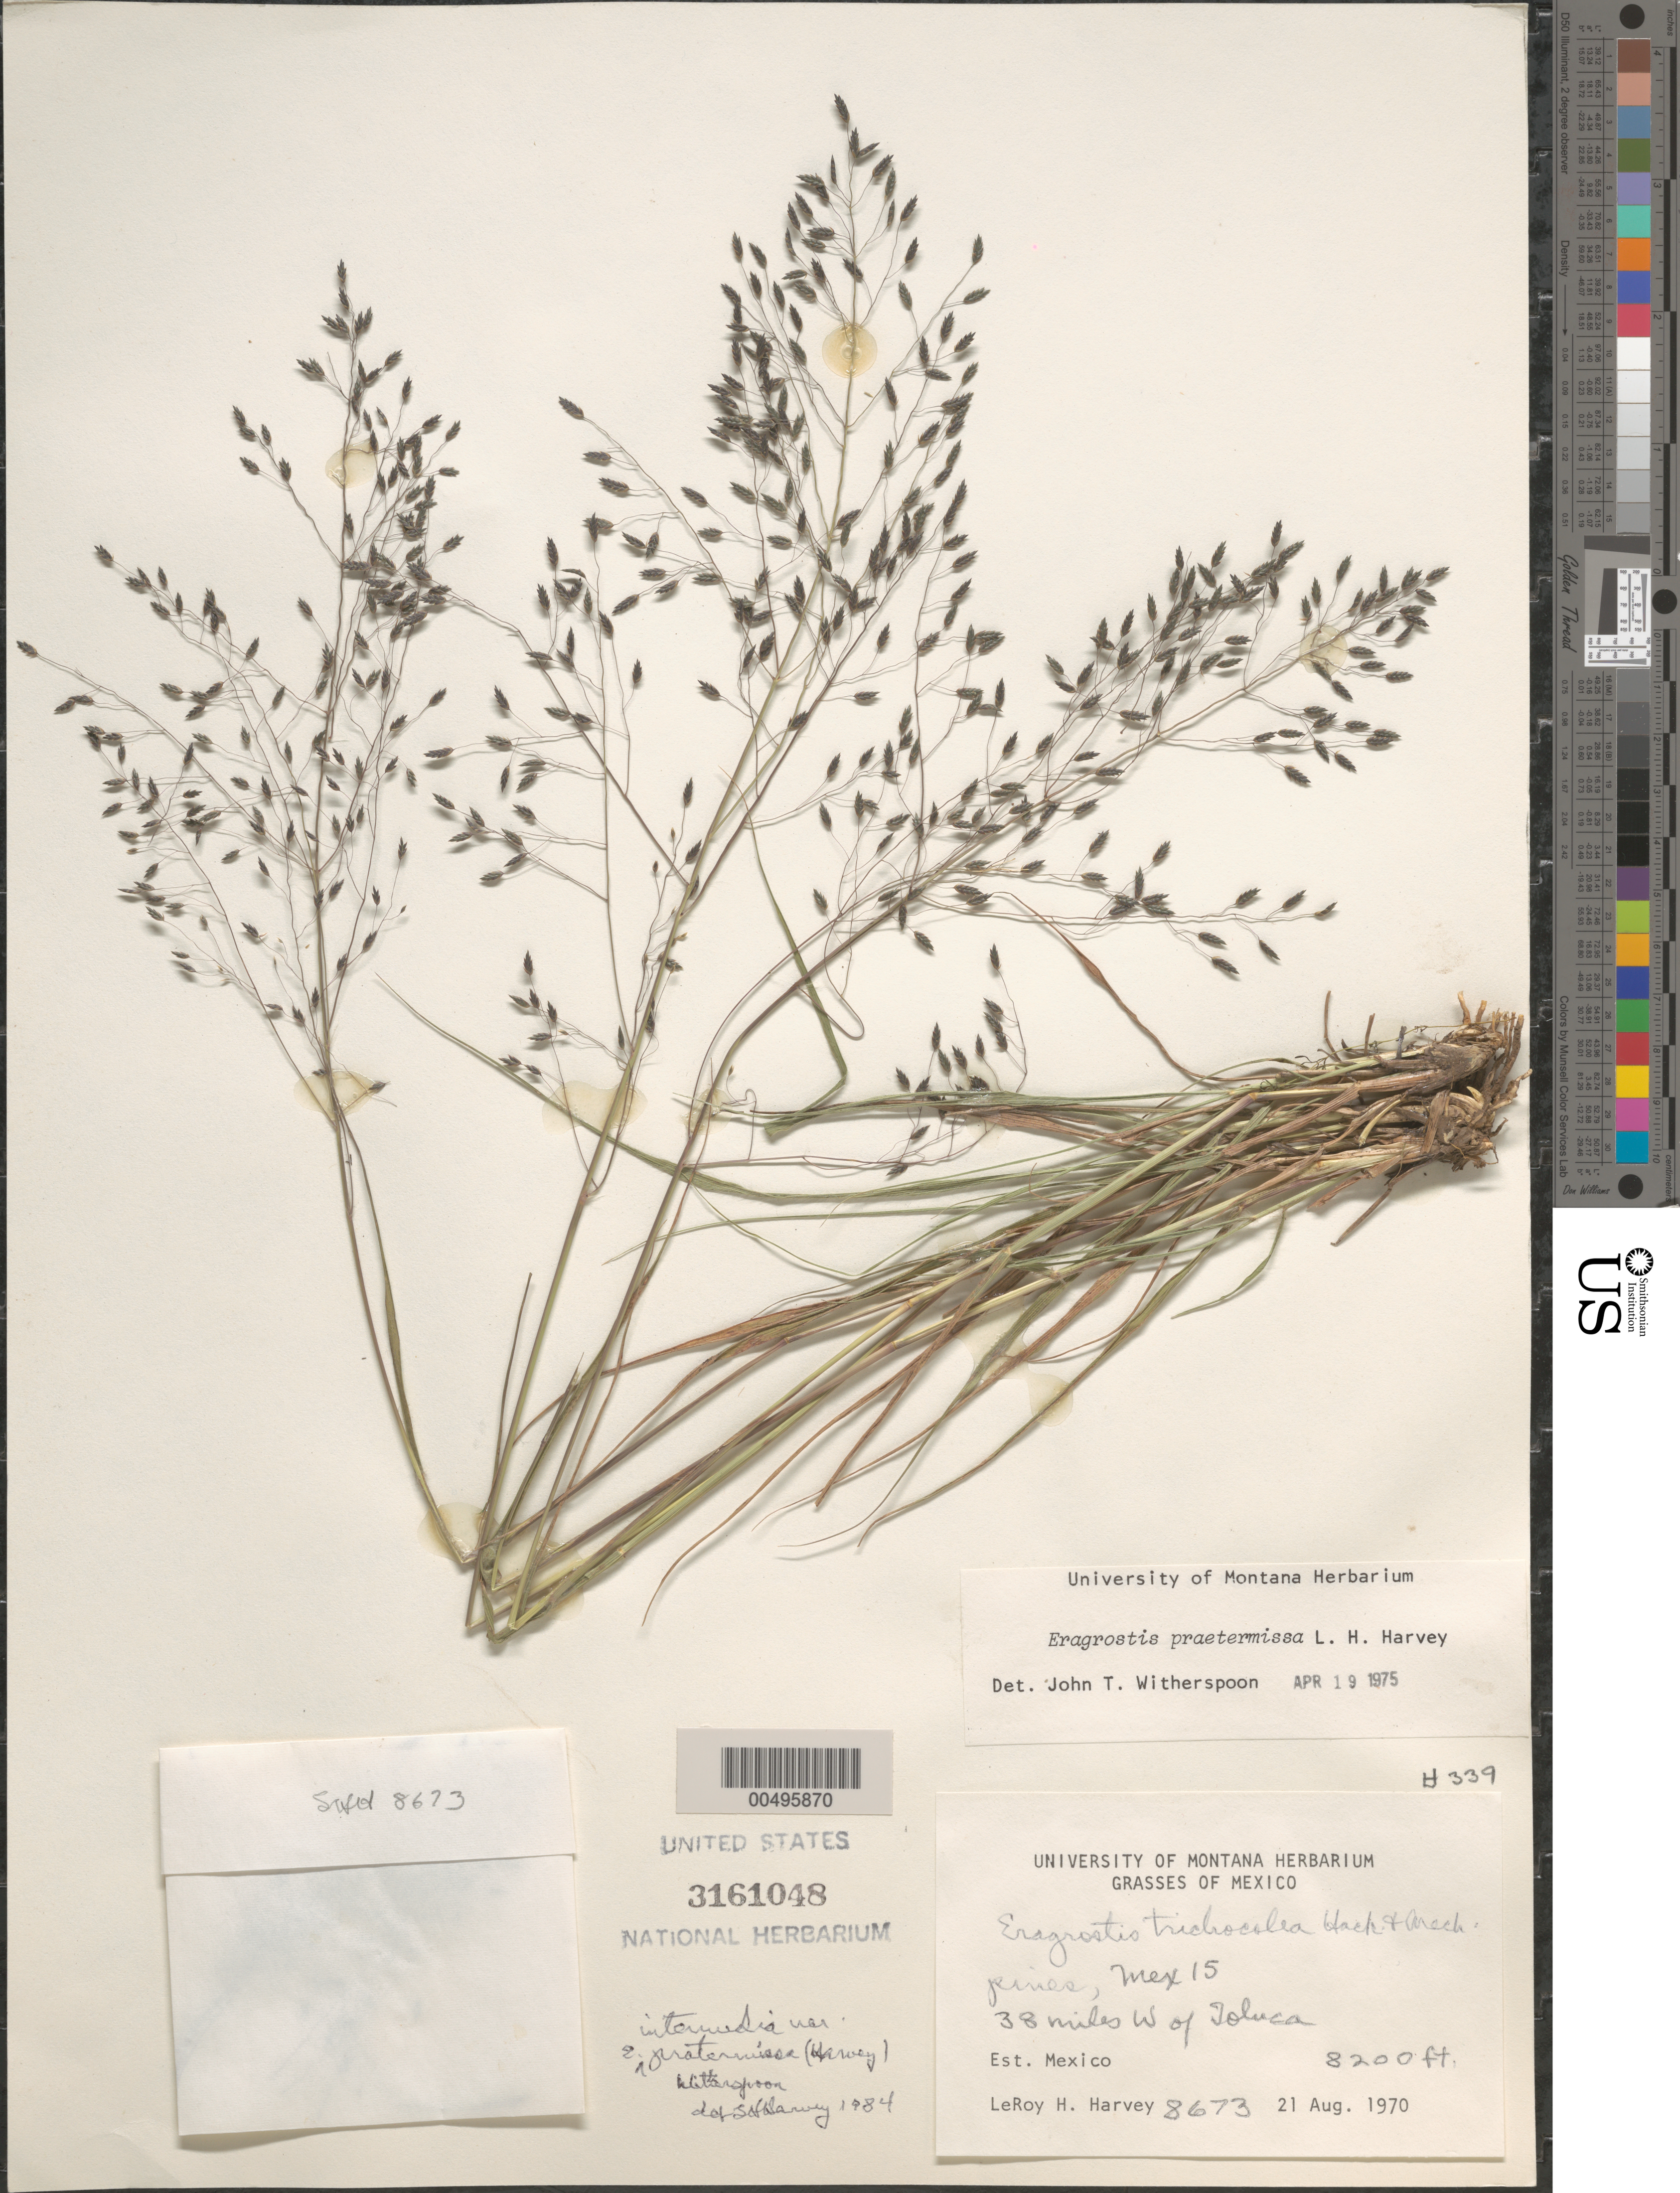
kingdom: Plantae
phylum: Tracheophyta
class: Liliopsida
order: Poales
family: Poaceae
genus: Eragrostis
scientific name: Eragrostis intermedia var. praetermissa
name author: (L.H. Harv.) Witherspoon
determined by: Harvey, L. H.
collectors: L. H. Harvey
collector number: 8673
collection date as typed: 21 Aug 1970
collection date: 1970-08-21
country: Mexico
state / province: México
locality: Mex 15, 38 mi W of Toluca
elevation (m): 2499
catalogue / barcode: US 3161048